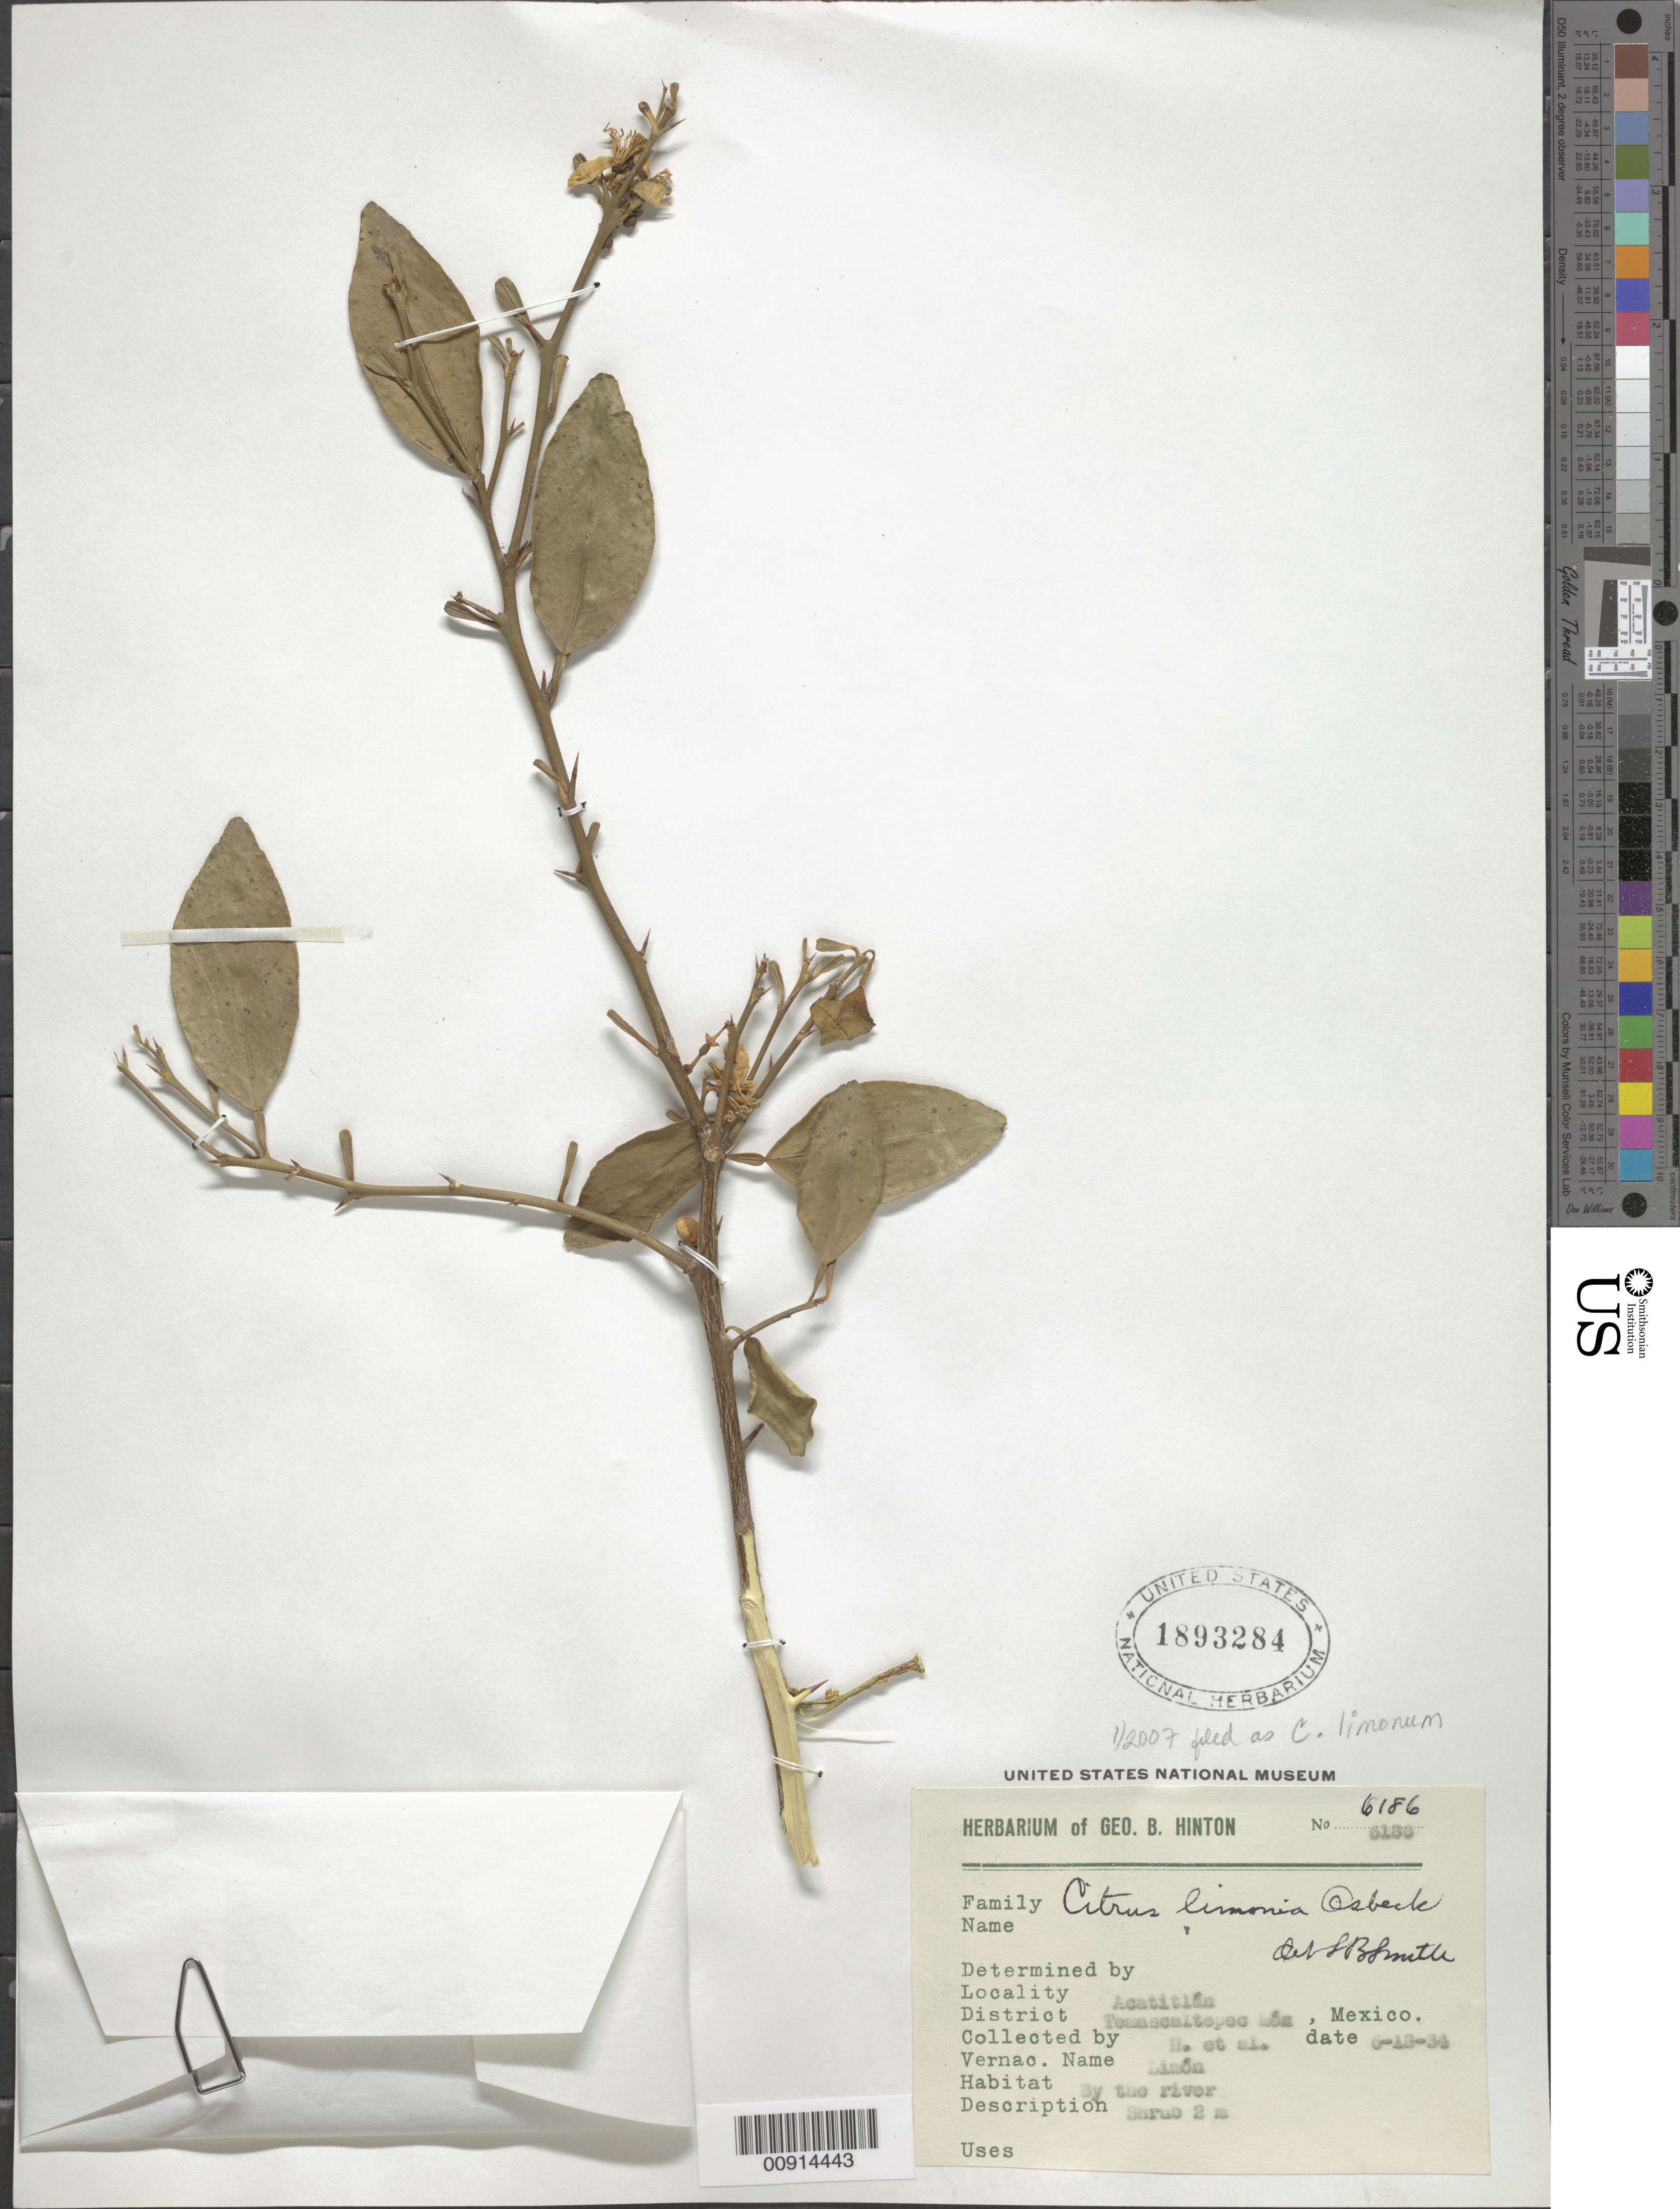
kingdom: Plantae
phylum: Tracheophyta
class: Magnoliopsida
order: Sapindales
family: Rutaceae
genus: Citrus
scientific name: Citrus limonum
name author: (L.) Risso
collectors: G. B. Hinton & et al.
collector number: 6186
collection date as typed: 18 Jun 1934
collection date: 1934-06-18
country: Mexico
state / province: México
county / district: Temascaltepec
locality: Acatitlán, District Temascaltepec, State of México.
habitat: By the river.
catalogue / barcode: US 1893284